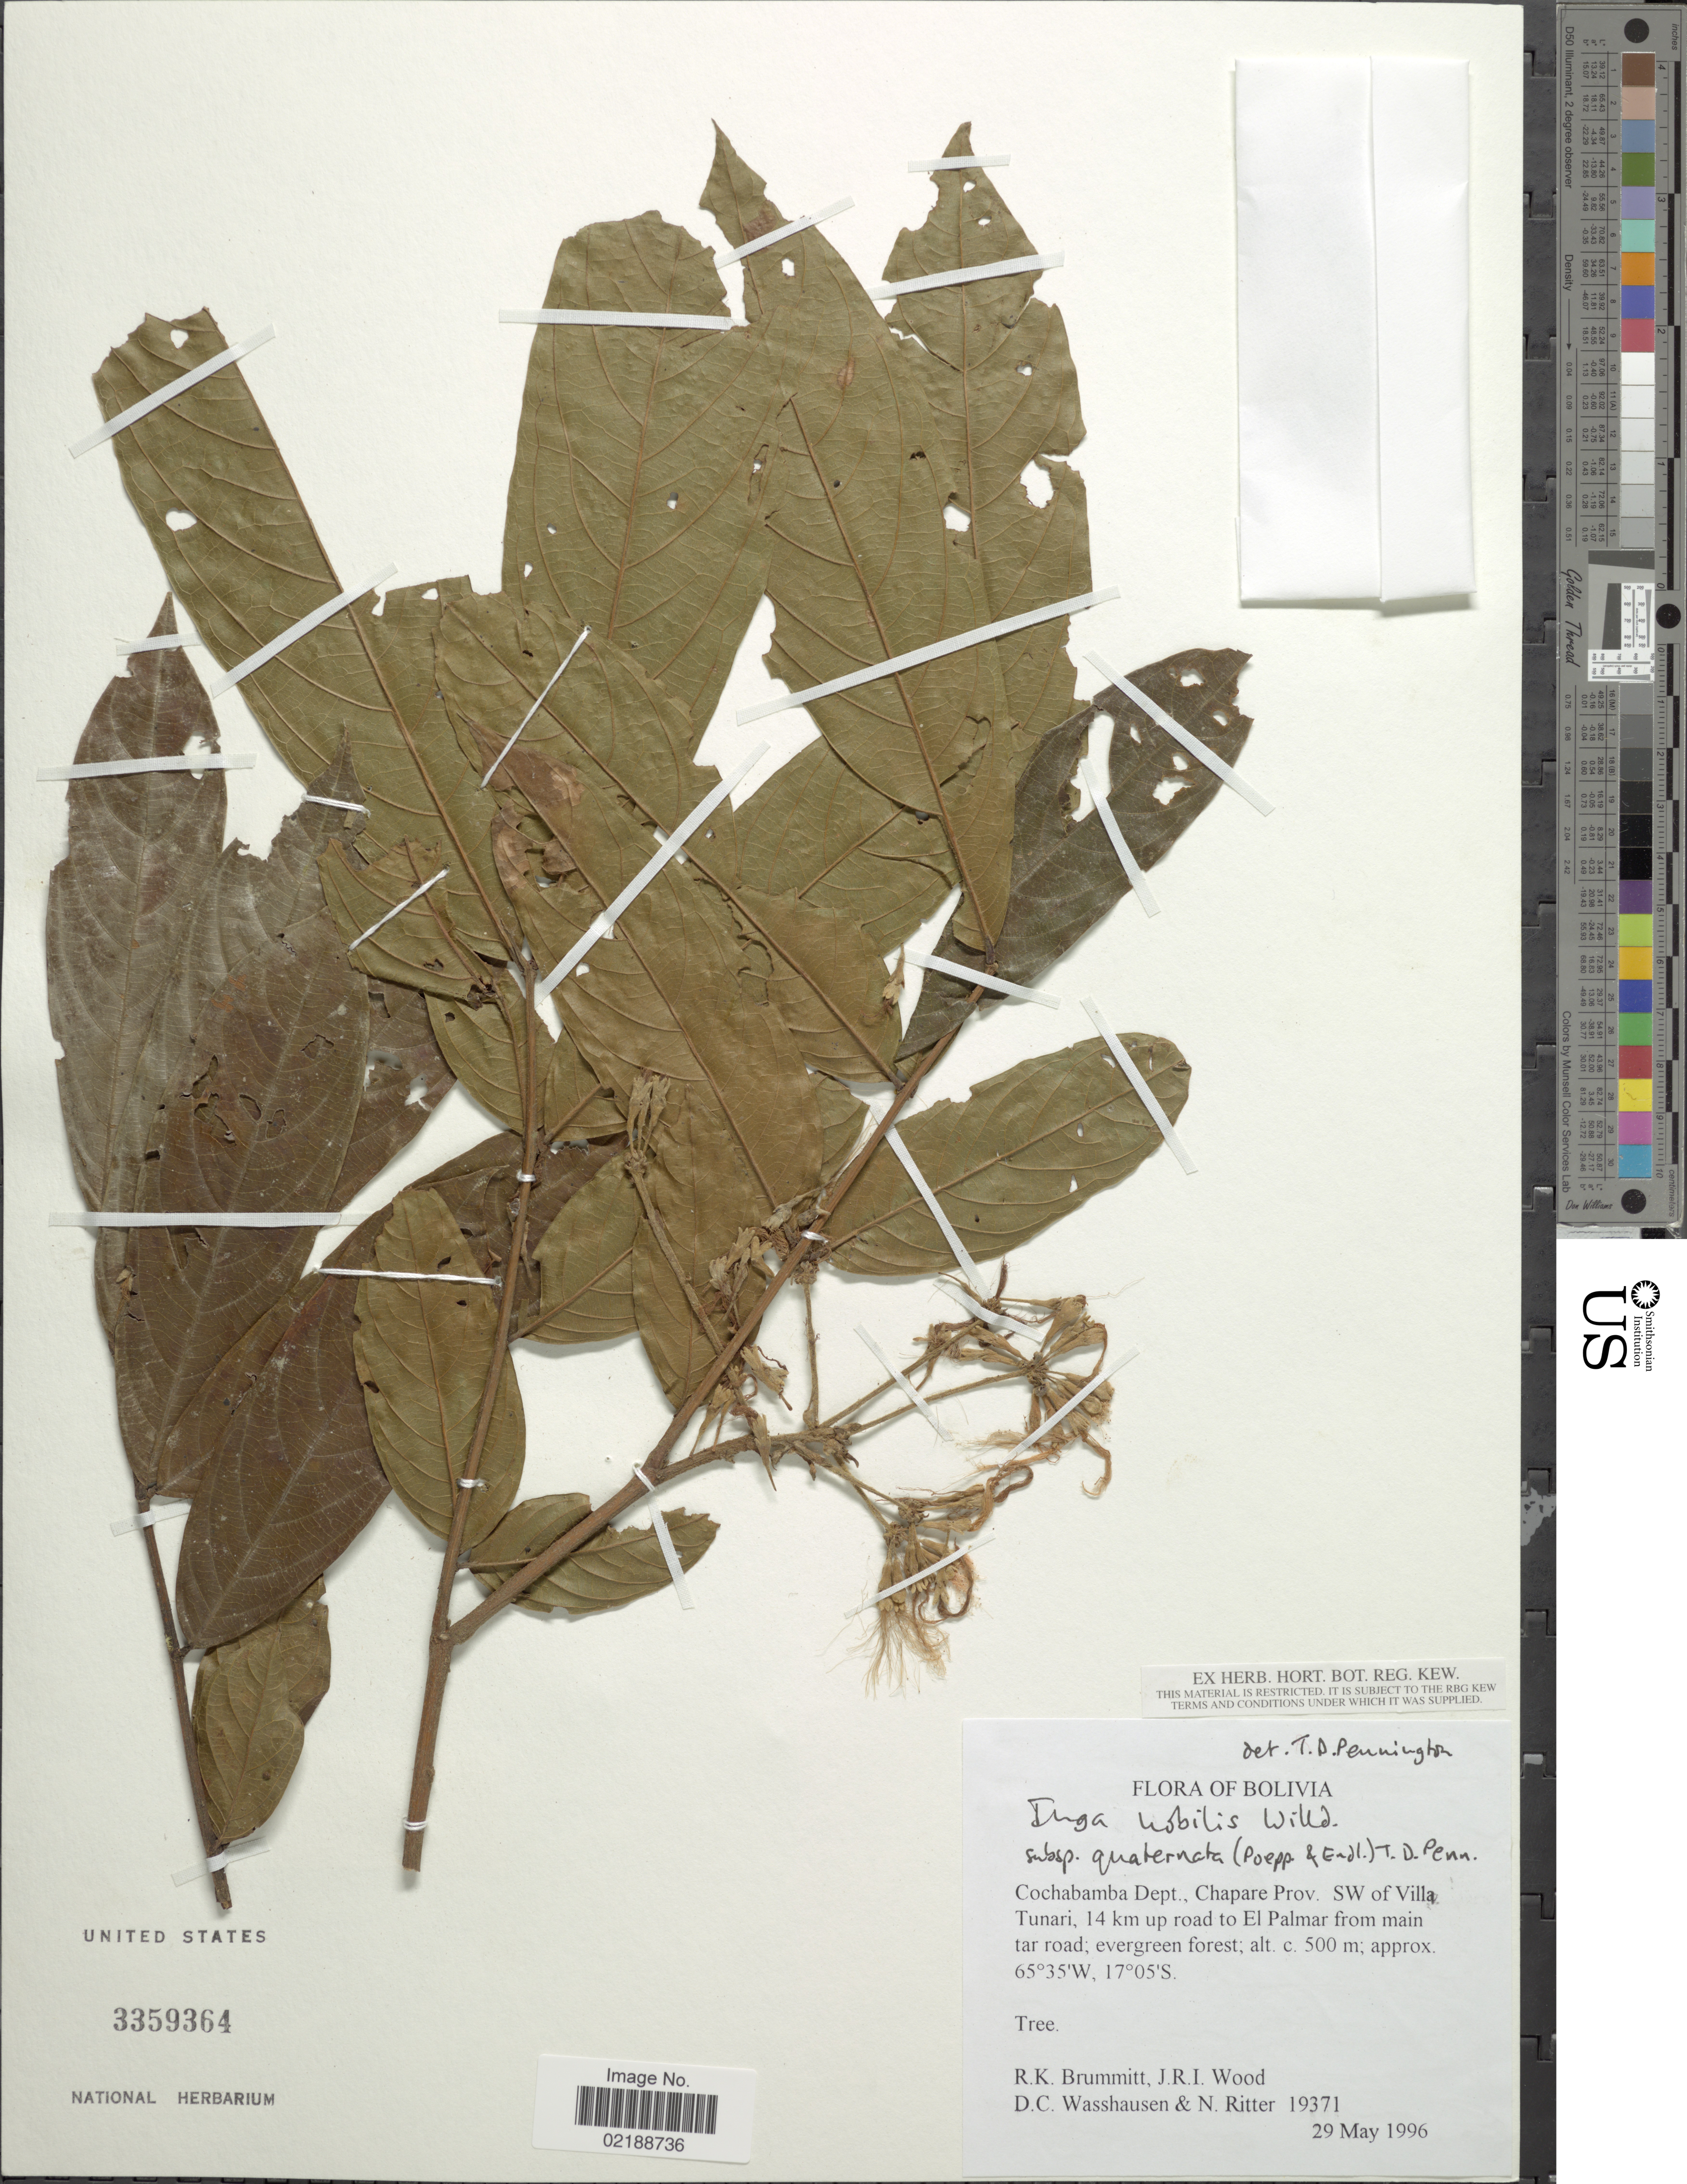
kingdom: Plantae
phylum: Tracheophyta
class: Magnoliopsida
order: Fabales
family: Fabaceae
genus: Inga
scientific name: Inga nobilis subsp. quaternata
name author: (Poepp. & Endl.) T.D. Penn.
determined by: Pennington, T. D., (K)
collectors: R. Brummitt, J. R. I. Wood, D. C. Wasshausen & N. Ritter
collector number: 19371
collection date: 1996-05-29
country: Bolivia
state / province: Cochabamba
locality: Dept., Chapare Prov. SW of Villa Tunari, 14 km up road to El Palmar from main tar road; evergreen forest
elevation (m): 500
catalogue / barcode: US 3359364